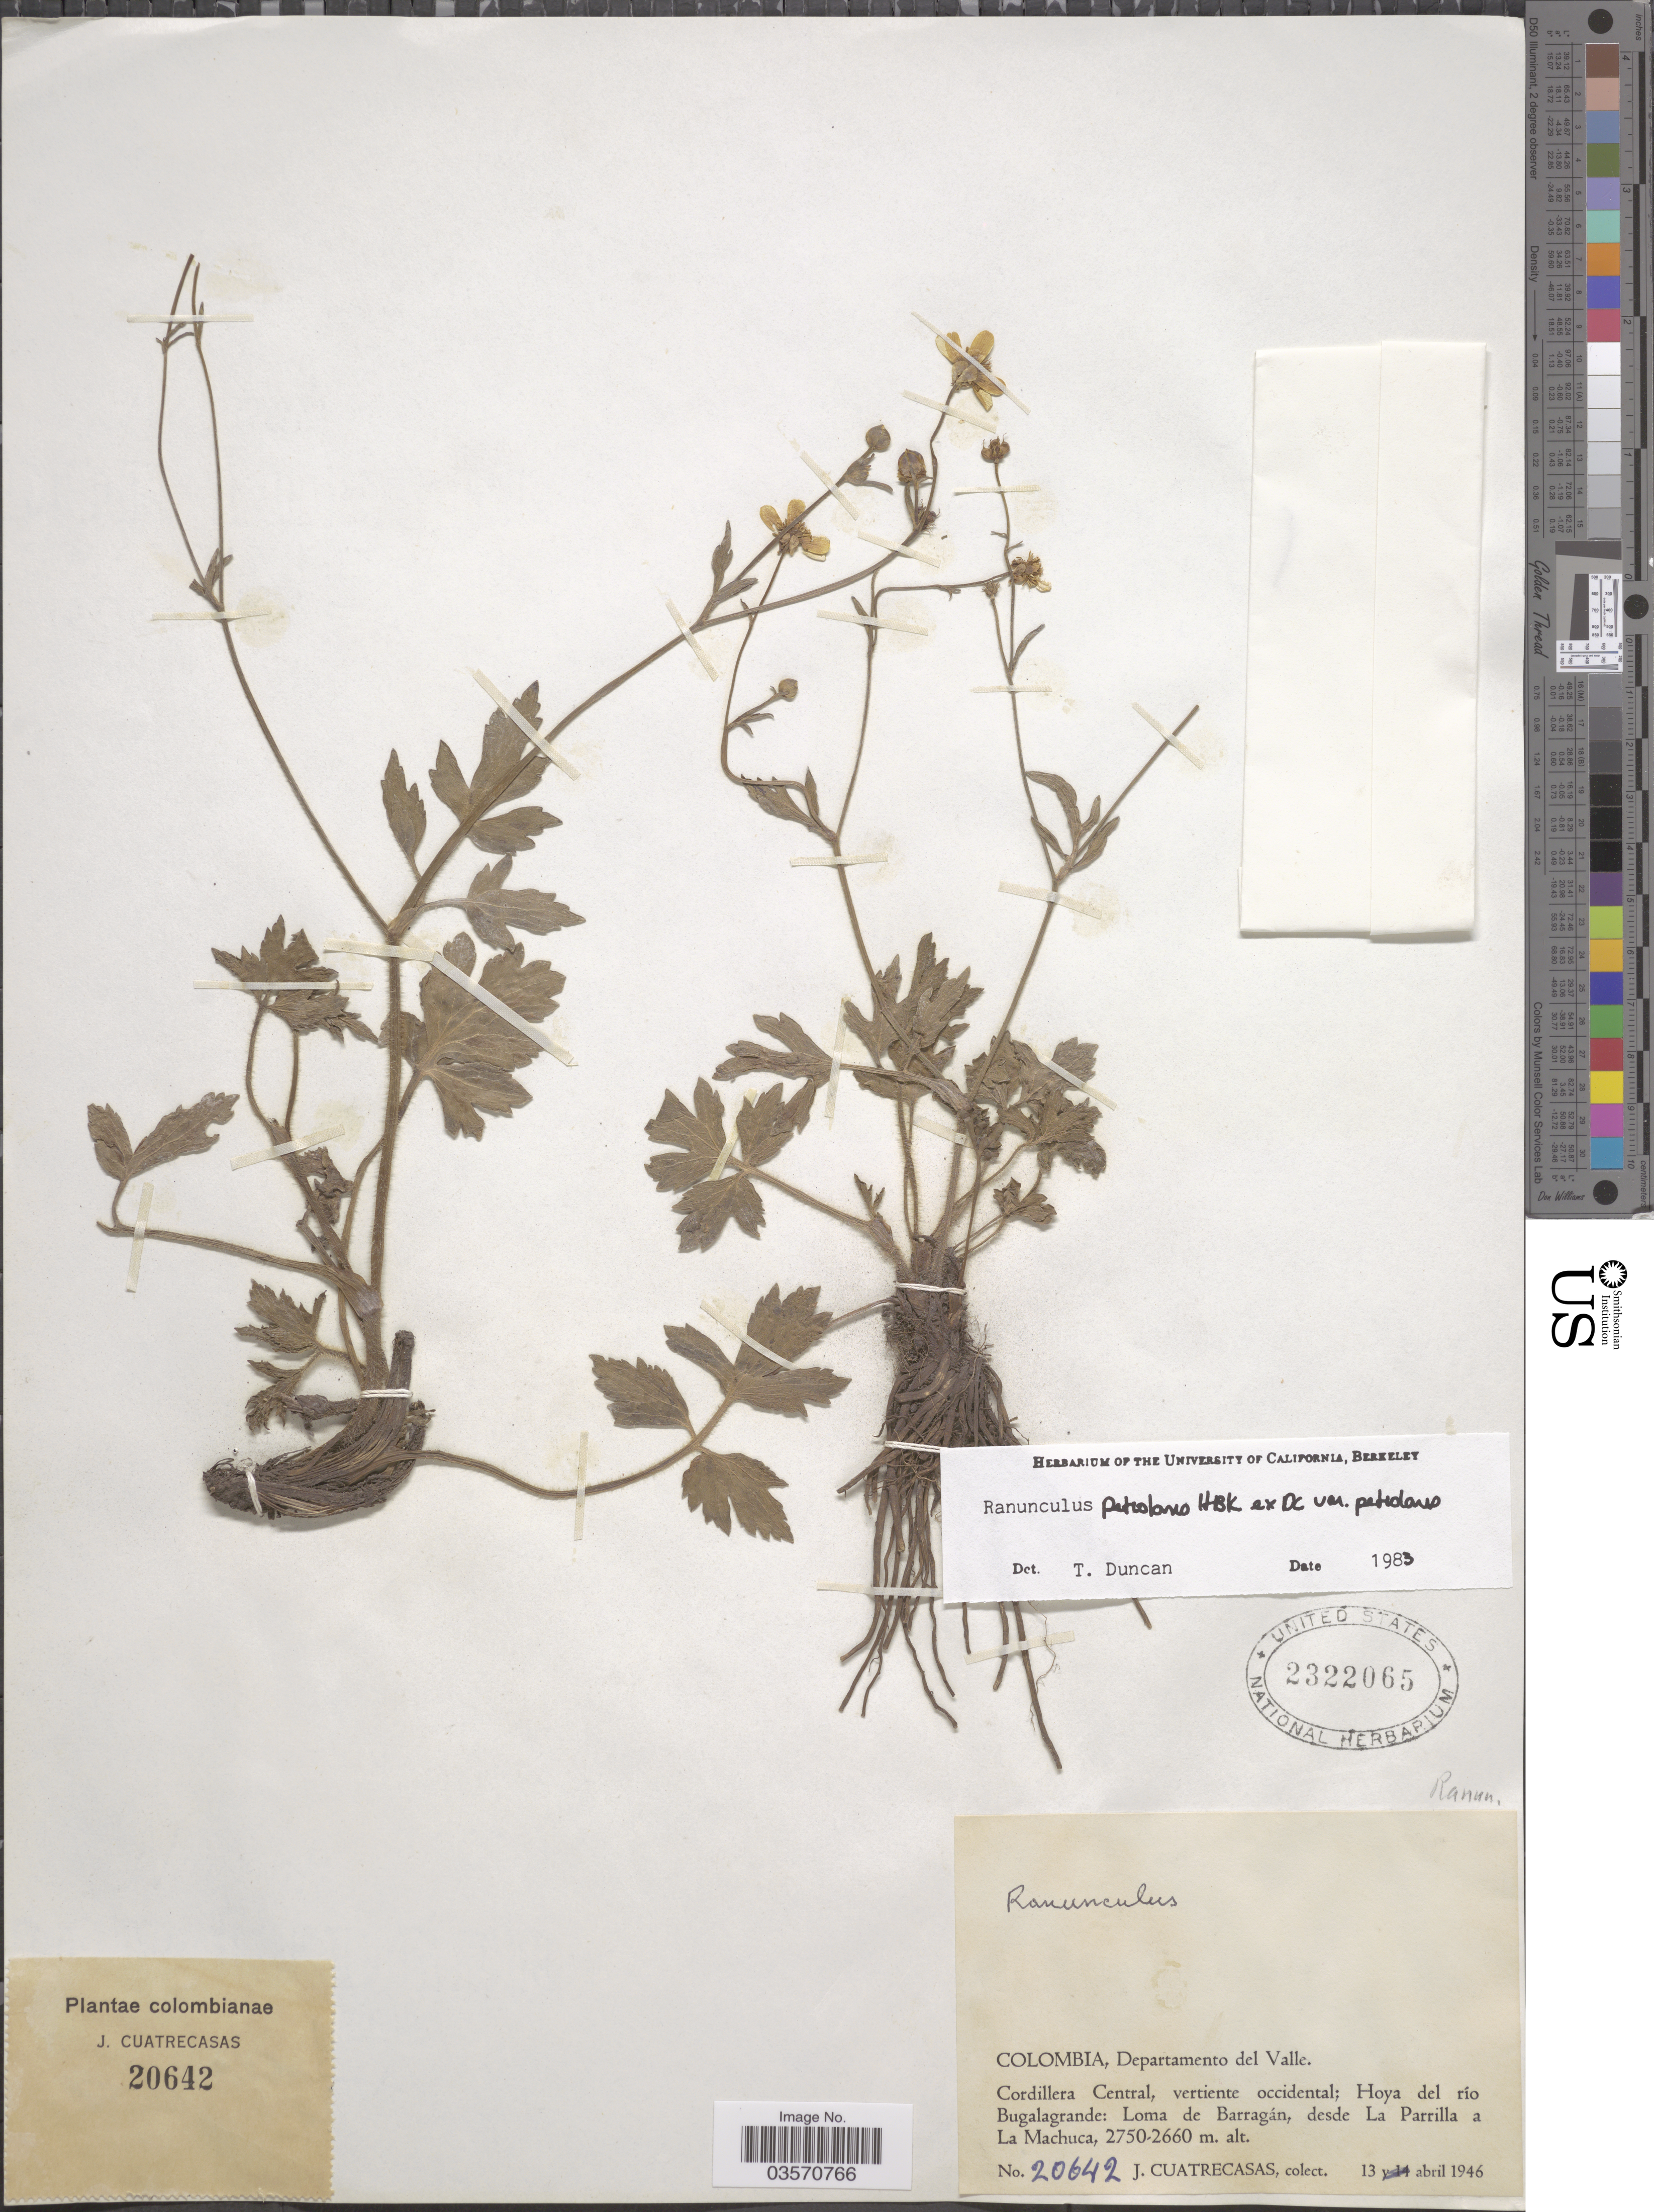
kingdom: Plantae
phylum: Tracheophyta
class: Magnoliopsida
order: Ranunculales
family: Ranunculaceae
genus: Ranunculus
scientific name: Ranunculus petiolaris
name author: Kunth ex DC.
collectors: J. Cuatrecasas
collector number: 20642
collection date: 1946-04-13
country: Colombia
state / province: Valle del Cauca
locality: Departamento del Valle. Cordillera Central, vertiente occidental: Hoya del río Bugalagrande: Loma de Barragán, desde La Parrilla a La Machuca.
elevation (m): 2660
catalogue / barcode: US 2322065